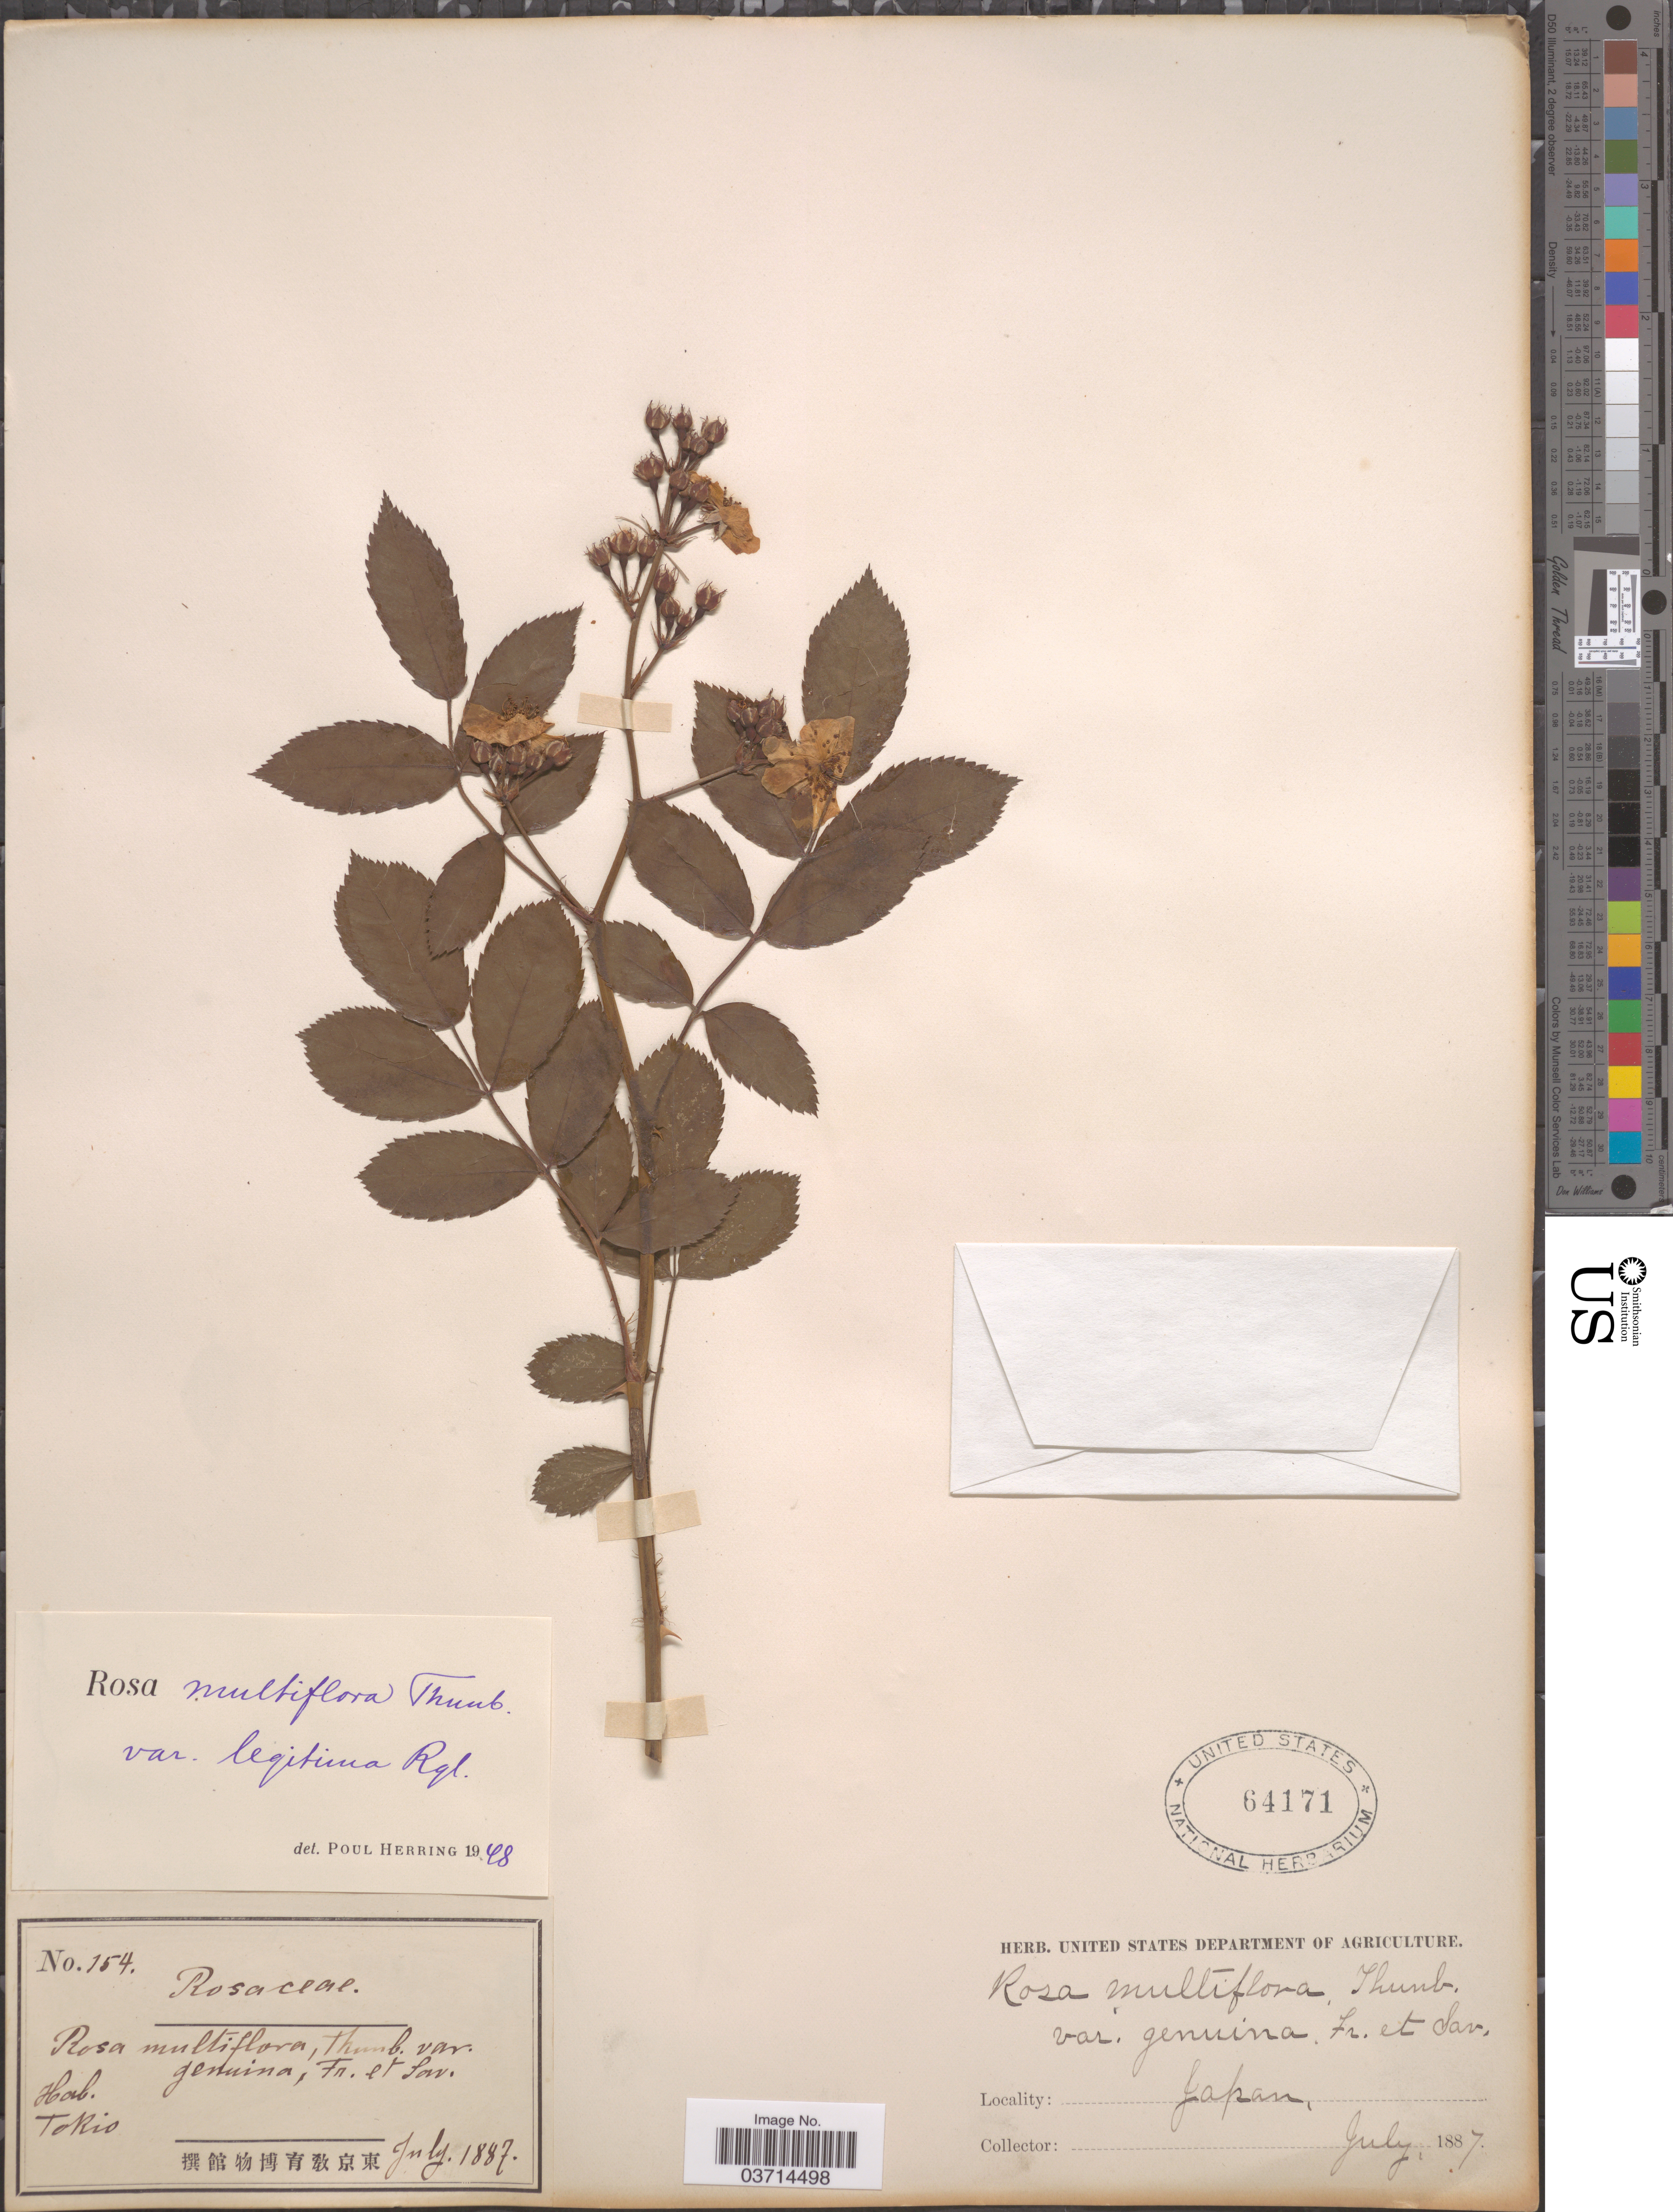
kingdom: Plantae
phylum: Tracheophyta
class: Magnoliopsida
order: Rosales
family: Rosaceae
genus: Rosa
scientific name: Rosa multiflora var. legitima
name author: Regel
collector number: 154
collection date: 1887-07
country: Japan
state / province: Tokyo, Federal City of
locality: Tokio.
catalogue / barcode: US 64171